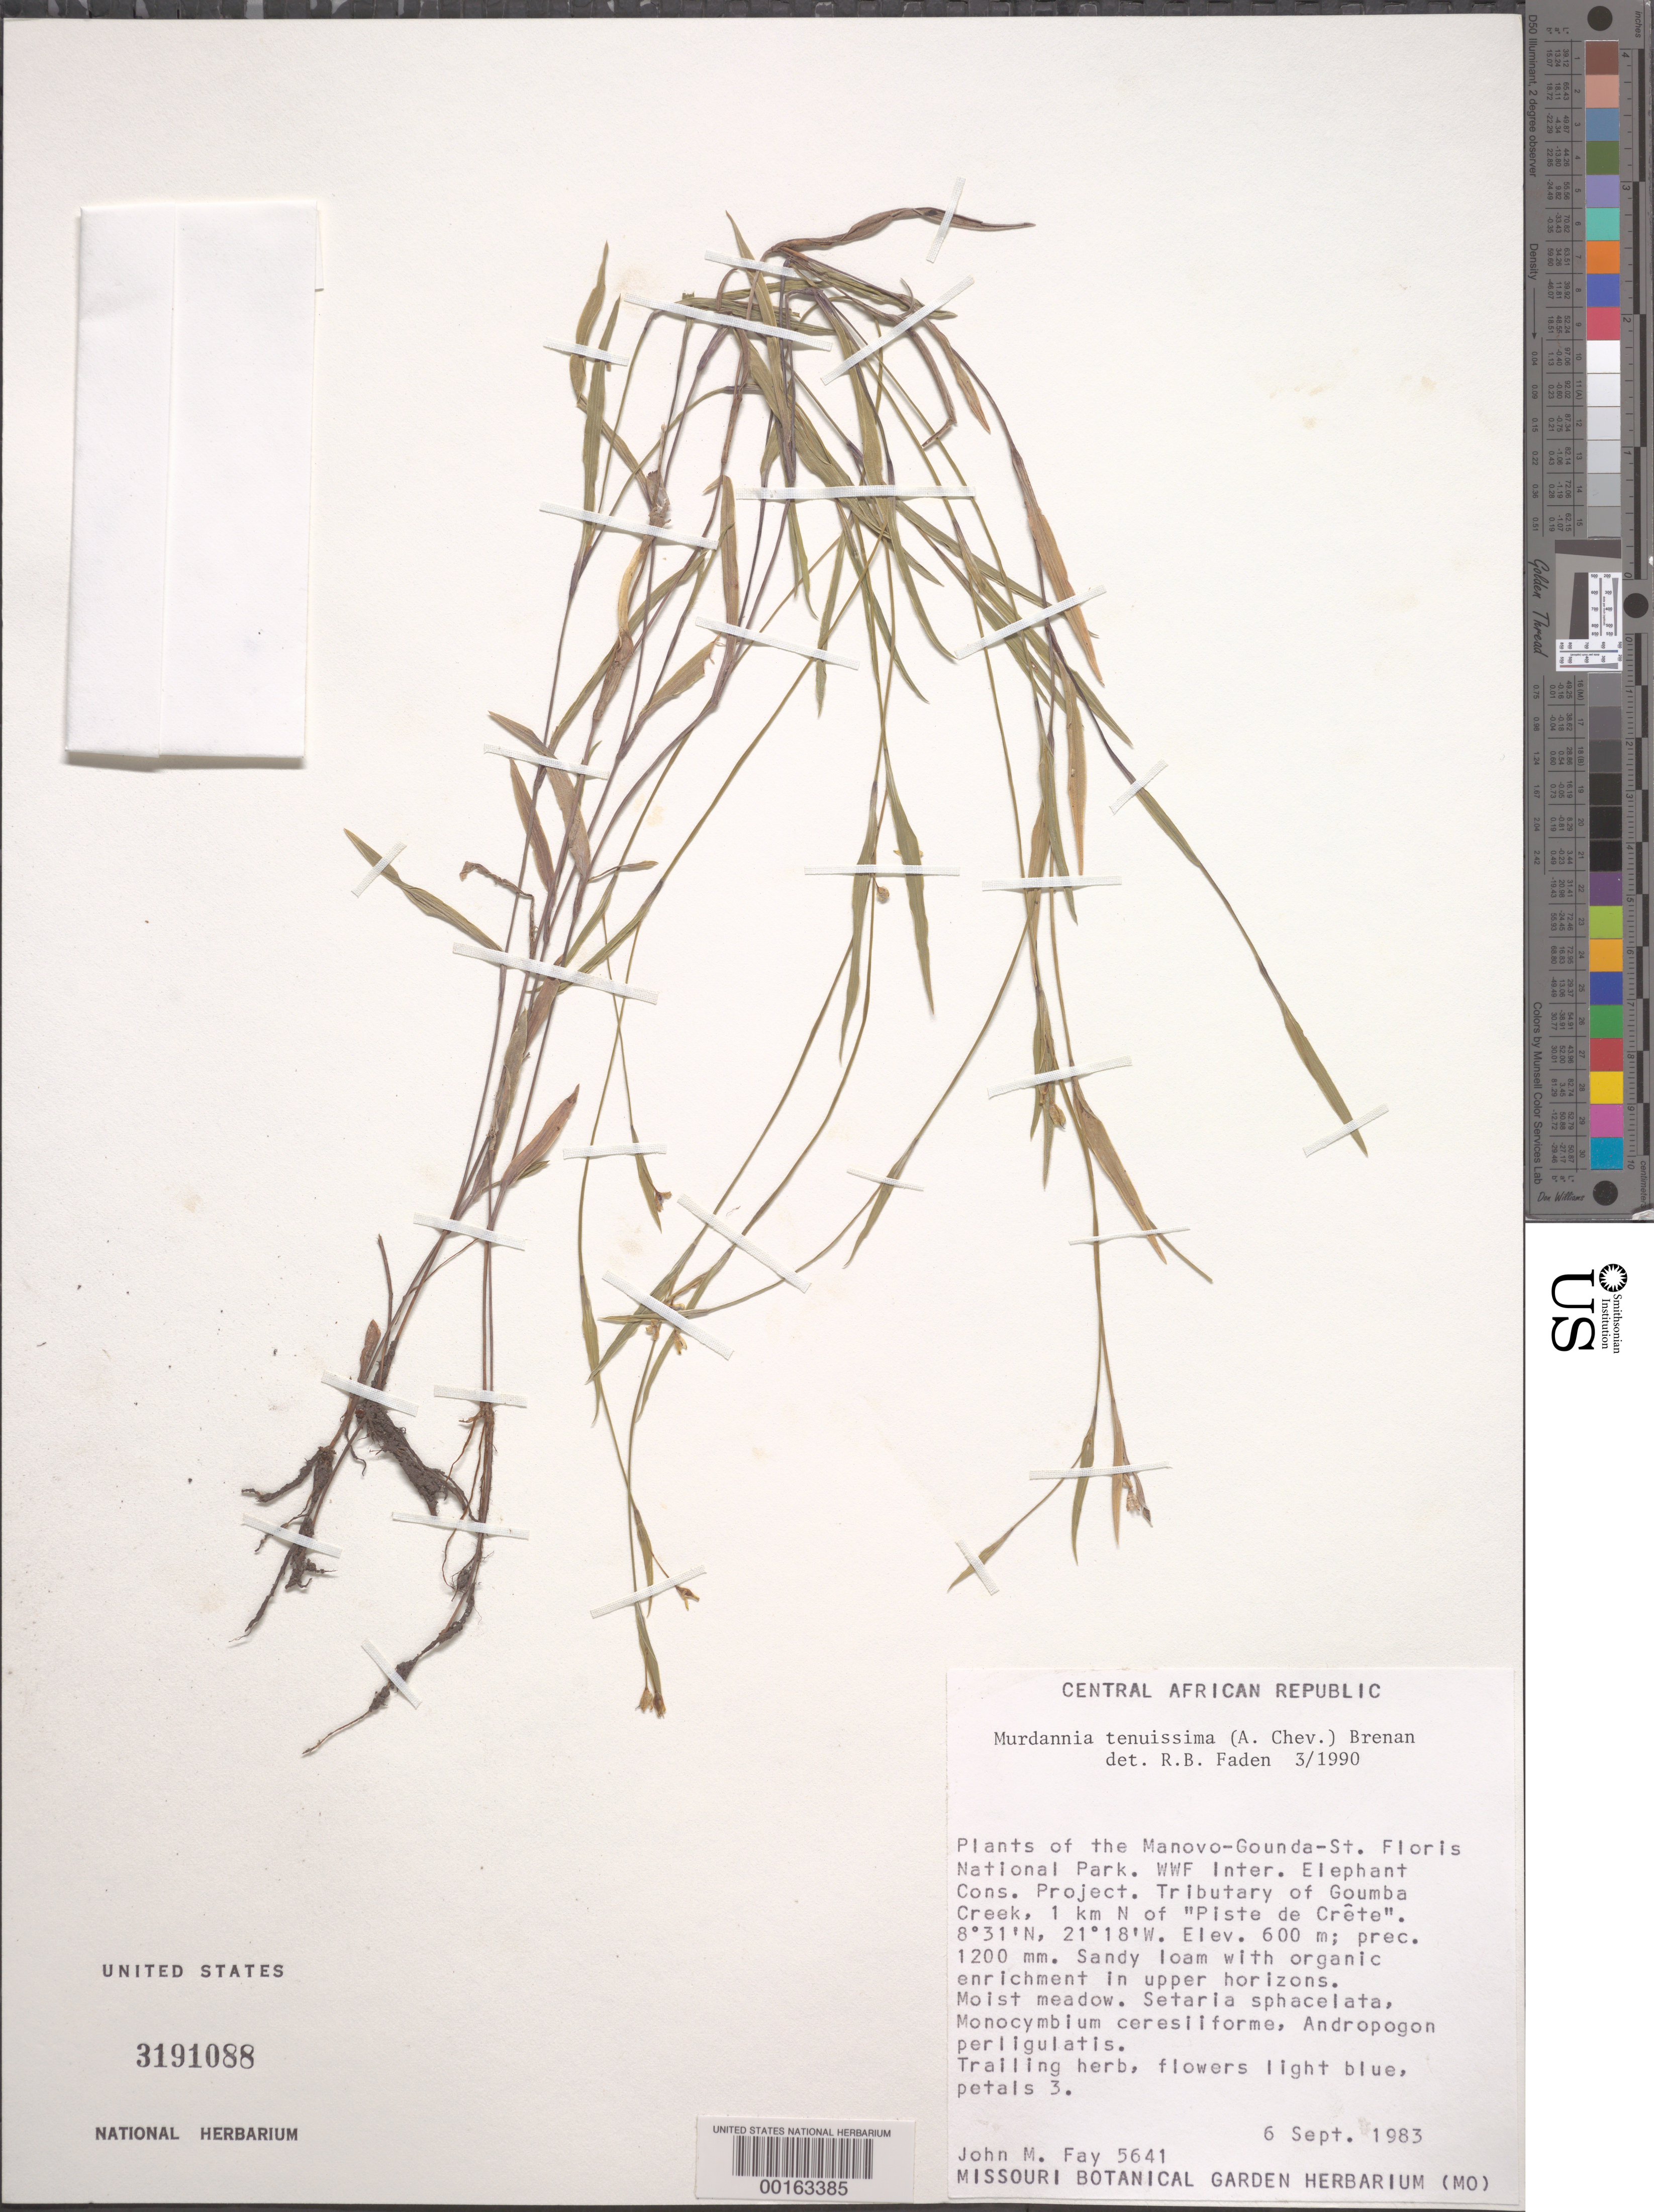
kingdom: Plantae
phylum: Tracheophyta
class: Liliopsida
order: Commelinales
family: Commelinaceae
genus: Murdannia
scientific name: Murdannia tenuissima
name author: (A. Chev.) Brenan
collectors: J. M. Fay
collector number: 5641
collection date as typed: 06 Sep 1983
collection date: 1983-09-06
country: Central African Republic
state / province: Bamingui-Bangoran (?)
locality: Manovo-Gounda, St. Floris National Park, tributary of Gounda Creek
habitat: Sandy loam with organic enrichment in upper horizons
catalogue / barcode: US 3191088